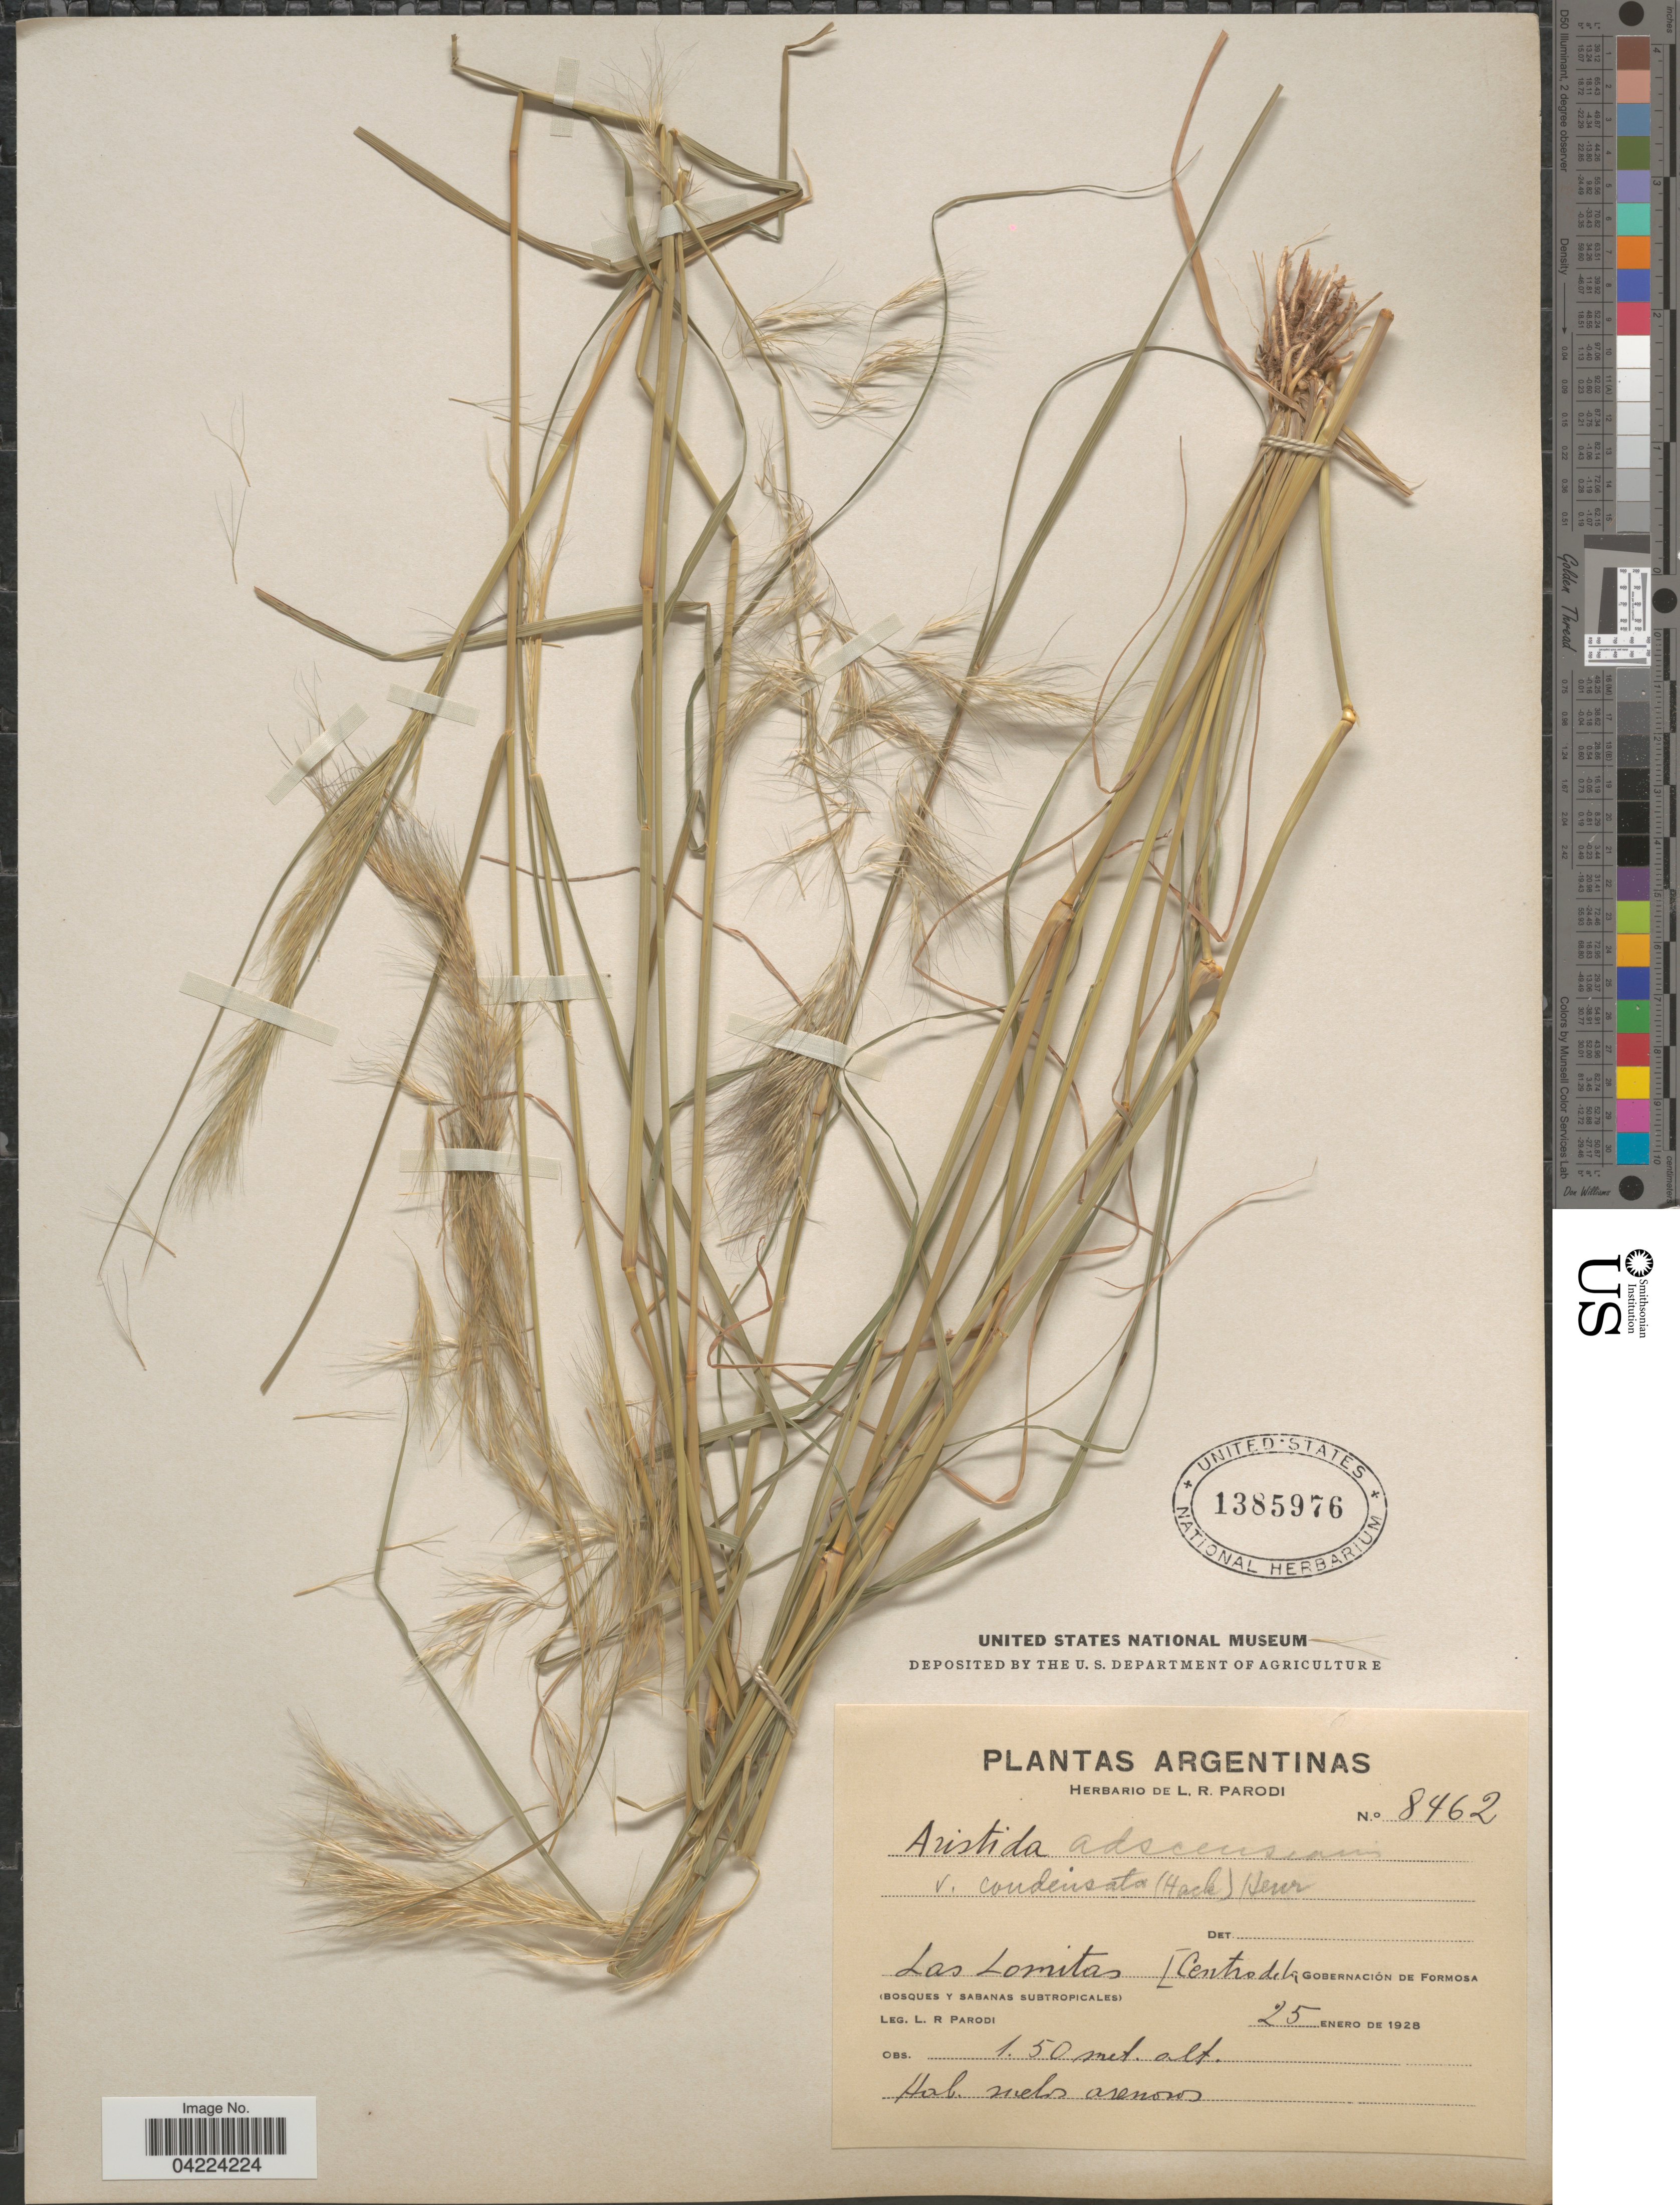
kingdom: Plantae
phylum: Tracheophyta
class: Liliopsida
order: Poales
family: Poaceae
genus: Aristida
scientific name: Aristida adscensionis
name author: L.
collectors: L. R. Parodi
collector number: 8462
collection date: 1928-01-25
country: Argentina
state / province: Formosa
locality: Las Lomitas. [Centro de la Gobernación de Formosa (Bosques y sabanas subtropicales).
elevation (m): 150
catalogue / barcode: US 1385976